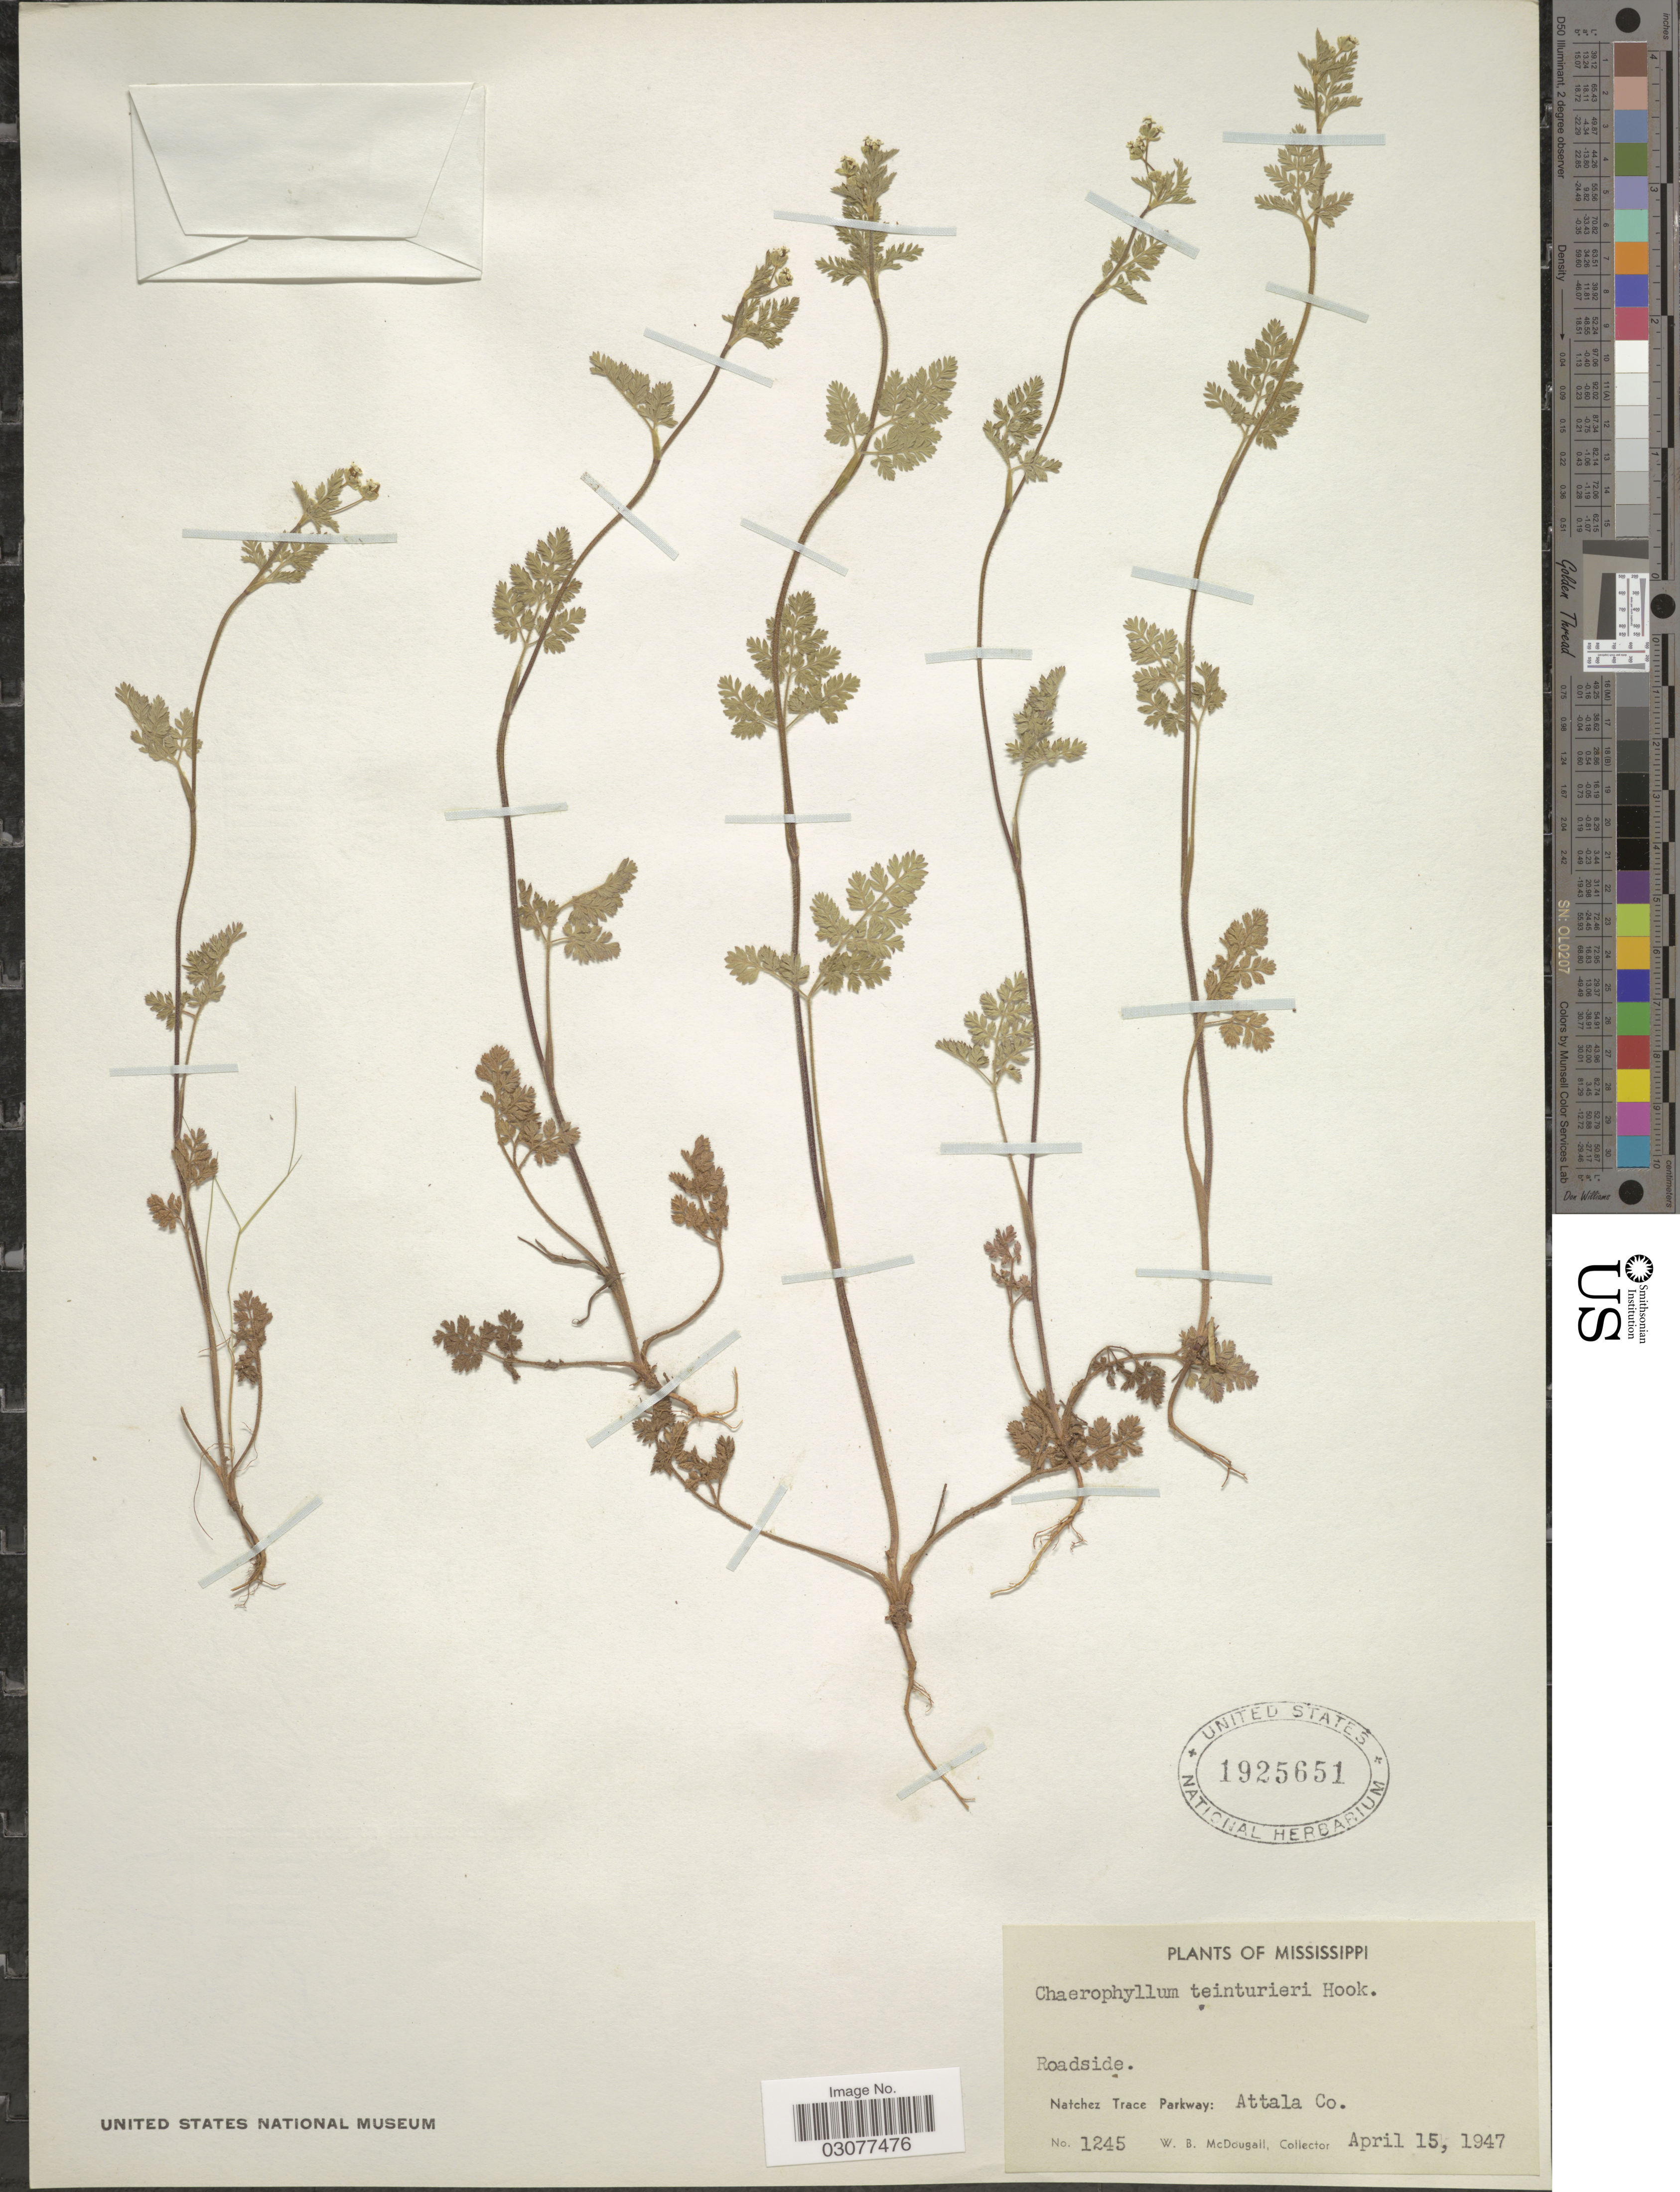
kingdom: Plantae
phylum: Tracheophyta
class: Magnoliopsida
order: Apiales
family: Apiaceae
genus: Chaerophyllum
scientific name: Chaerophyllum tainturieri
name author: Hook.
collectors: W. B. McDougall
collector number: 1245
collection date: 1947-04-15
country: United States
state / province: Mississippi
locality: Natchez Trace Parkway: Attala Co.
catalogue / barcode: US 1925651